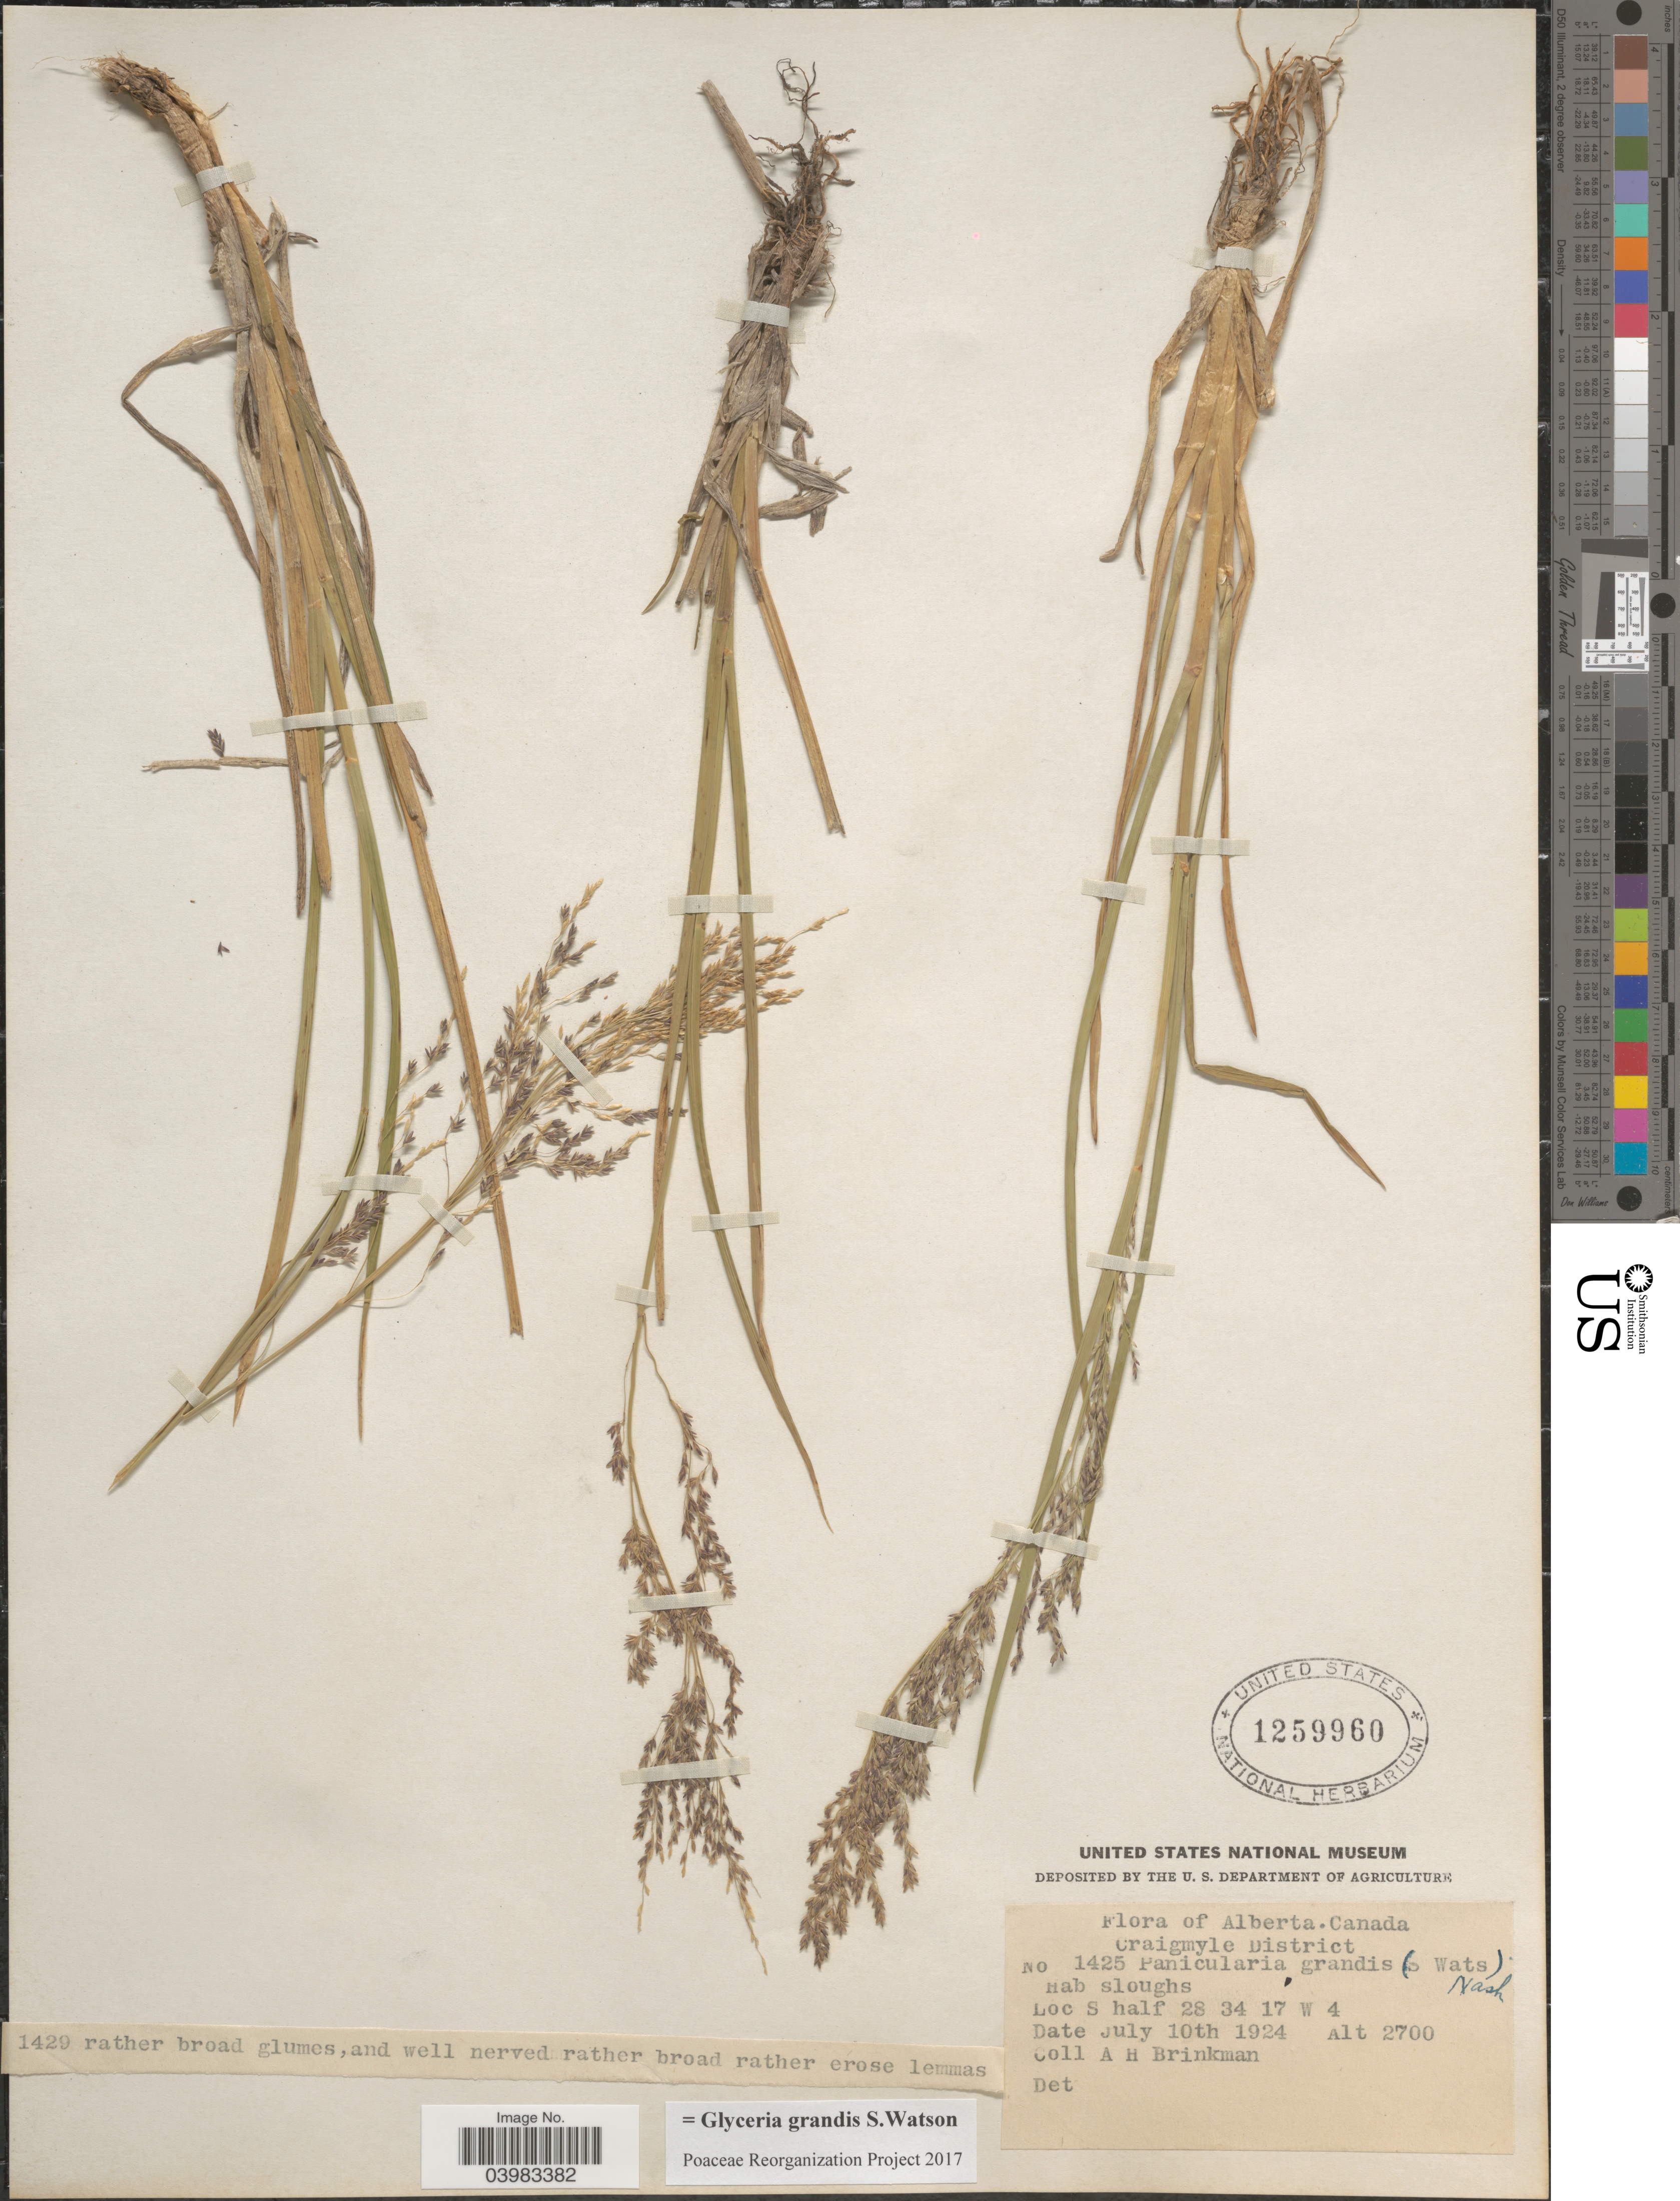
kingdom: Plantae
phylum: Tracheophyta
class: Liliopsida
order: Poales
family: Poaceae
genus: Glyceria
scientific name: Glyceria grandis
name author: S. Watson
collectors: A. Brinkman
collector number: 1425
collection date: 1924-07-10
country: Canada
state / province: Alberta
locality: Craigmyle District. S half 28 34 17 W 4.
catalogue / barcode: US 1259960